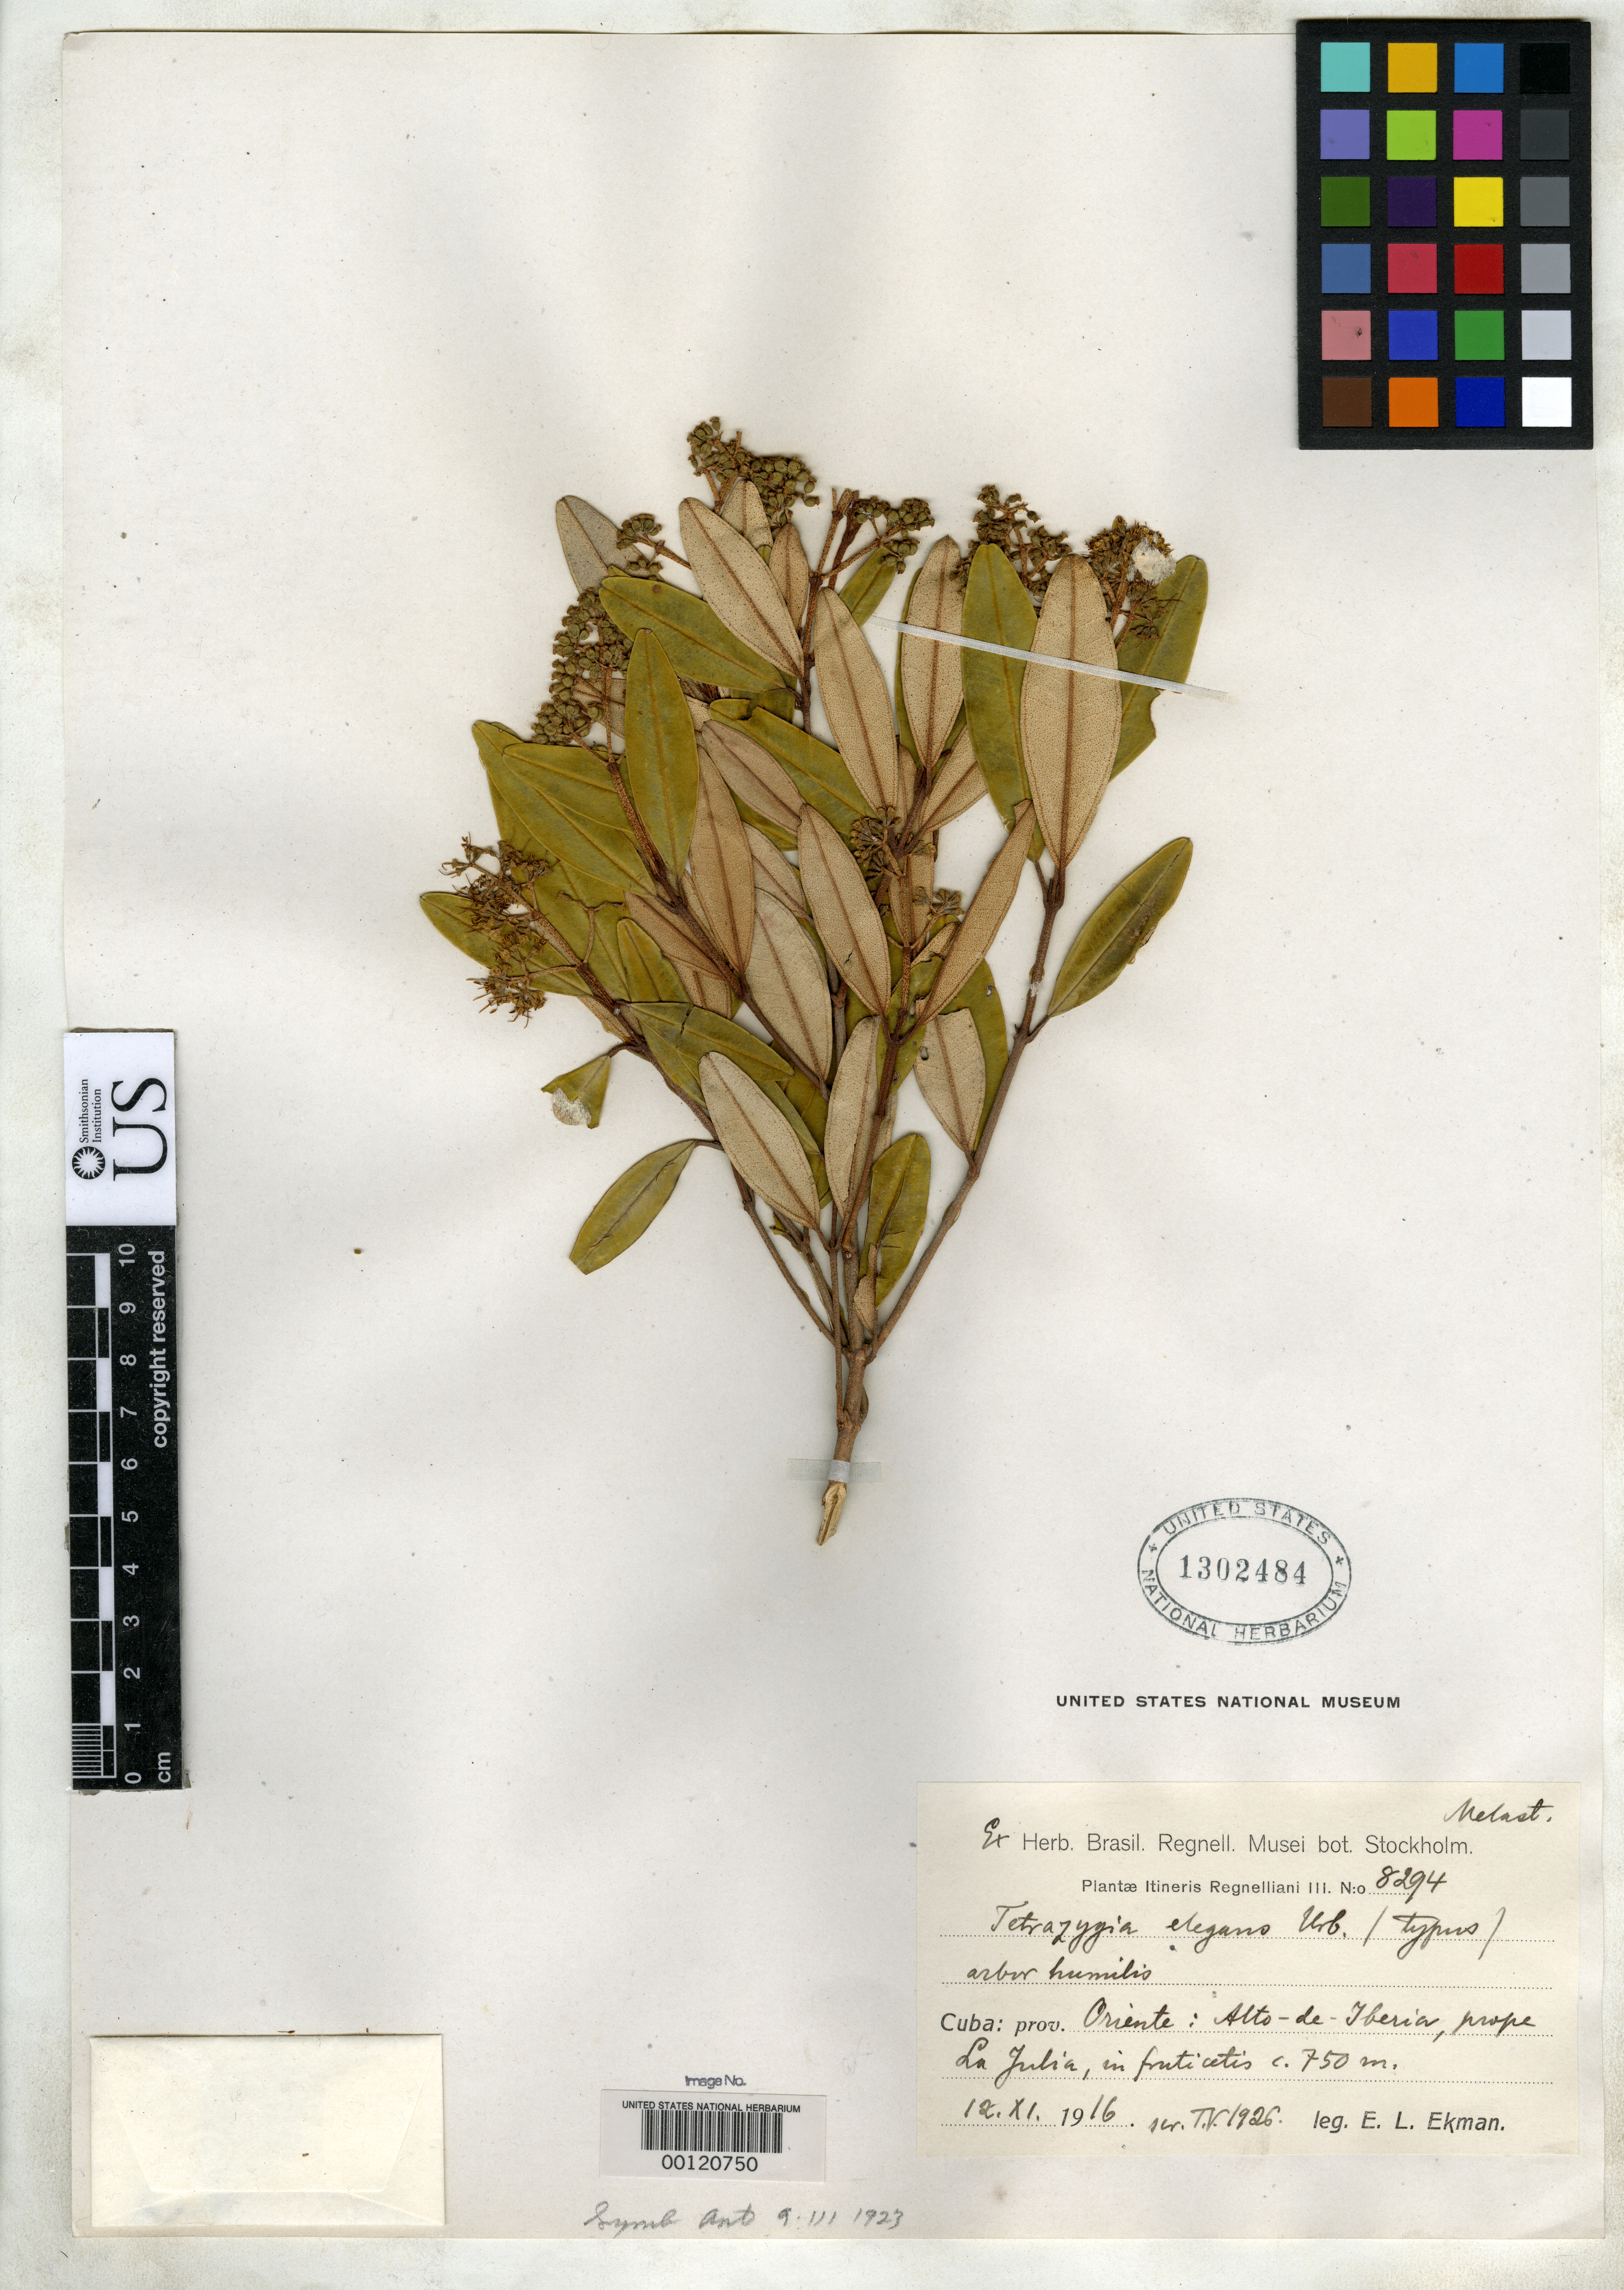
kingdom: Plantae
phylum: Tracheophyta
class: Magnoliopsida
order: Myrtales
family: Melastomataceae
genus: Tetrazygia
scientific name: Tetrazygia elegans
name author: Urb.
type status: Type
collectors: E. L. Ekman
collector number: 8294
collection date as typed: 12 Nov 1916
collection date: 1916-11-12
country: Cuba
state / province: Oriente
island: Greater Antilles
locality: Alto-de-Iberia near La Julia.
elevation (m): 750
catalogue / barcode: US 1302484